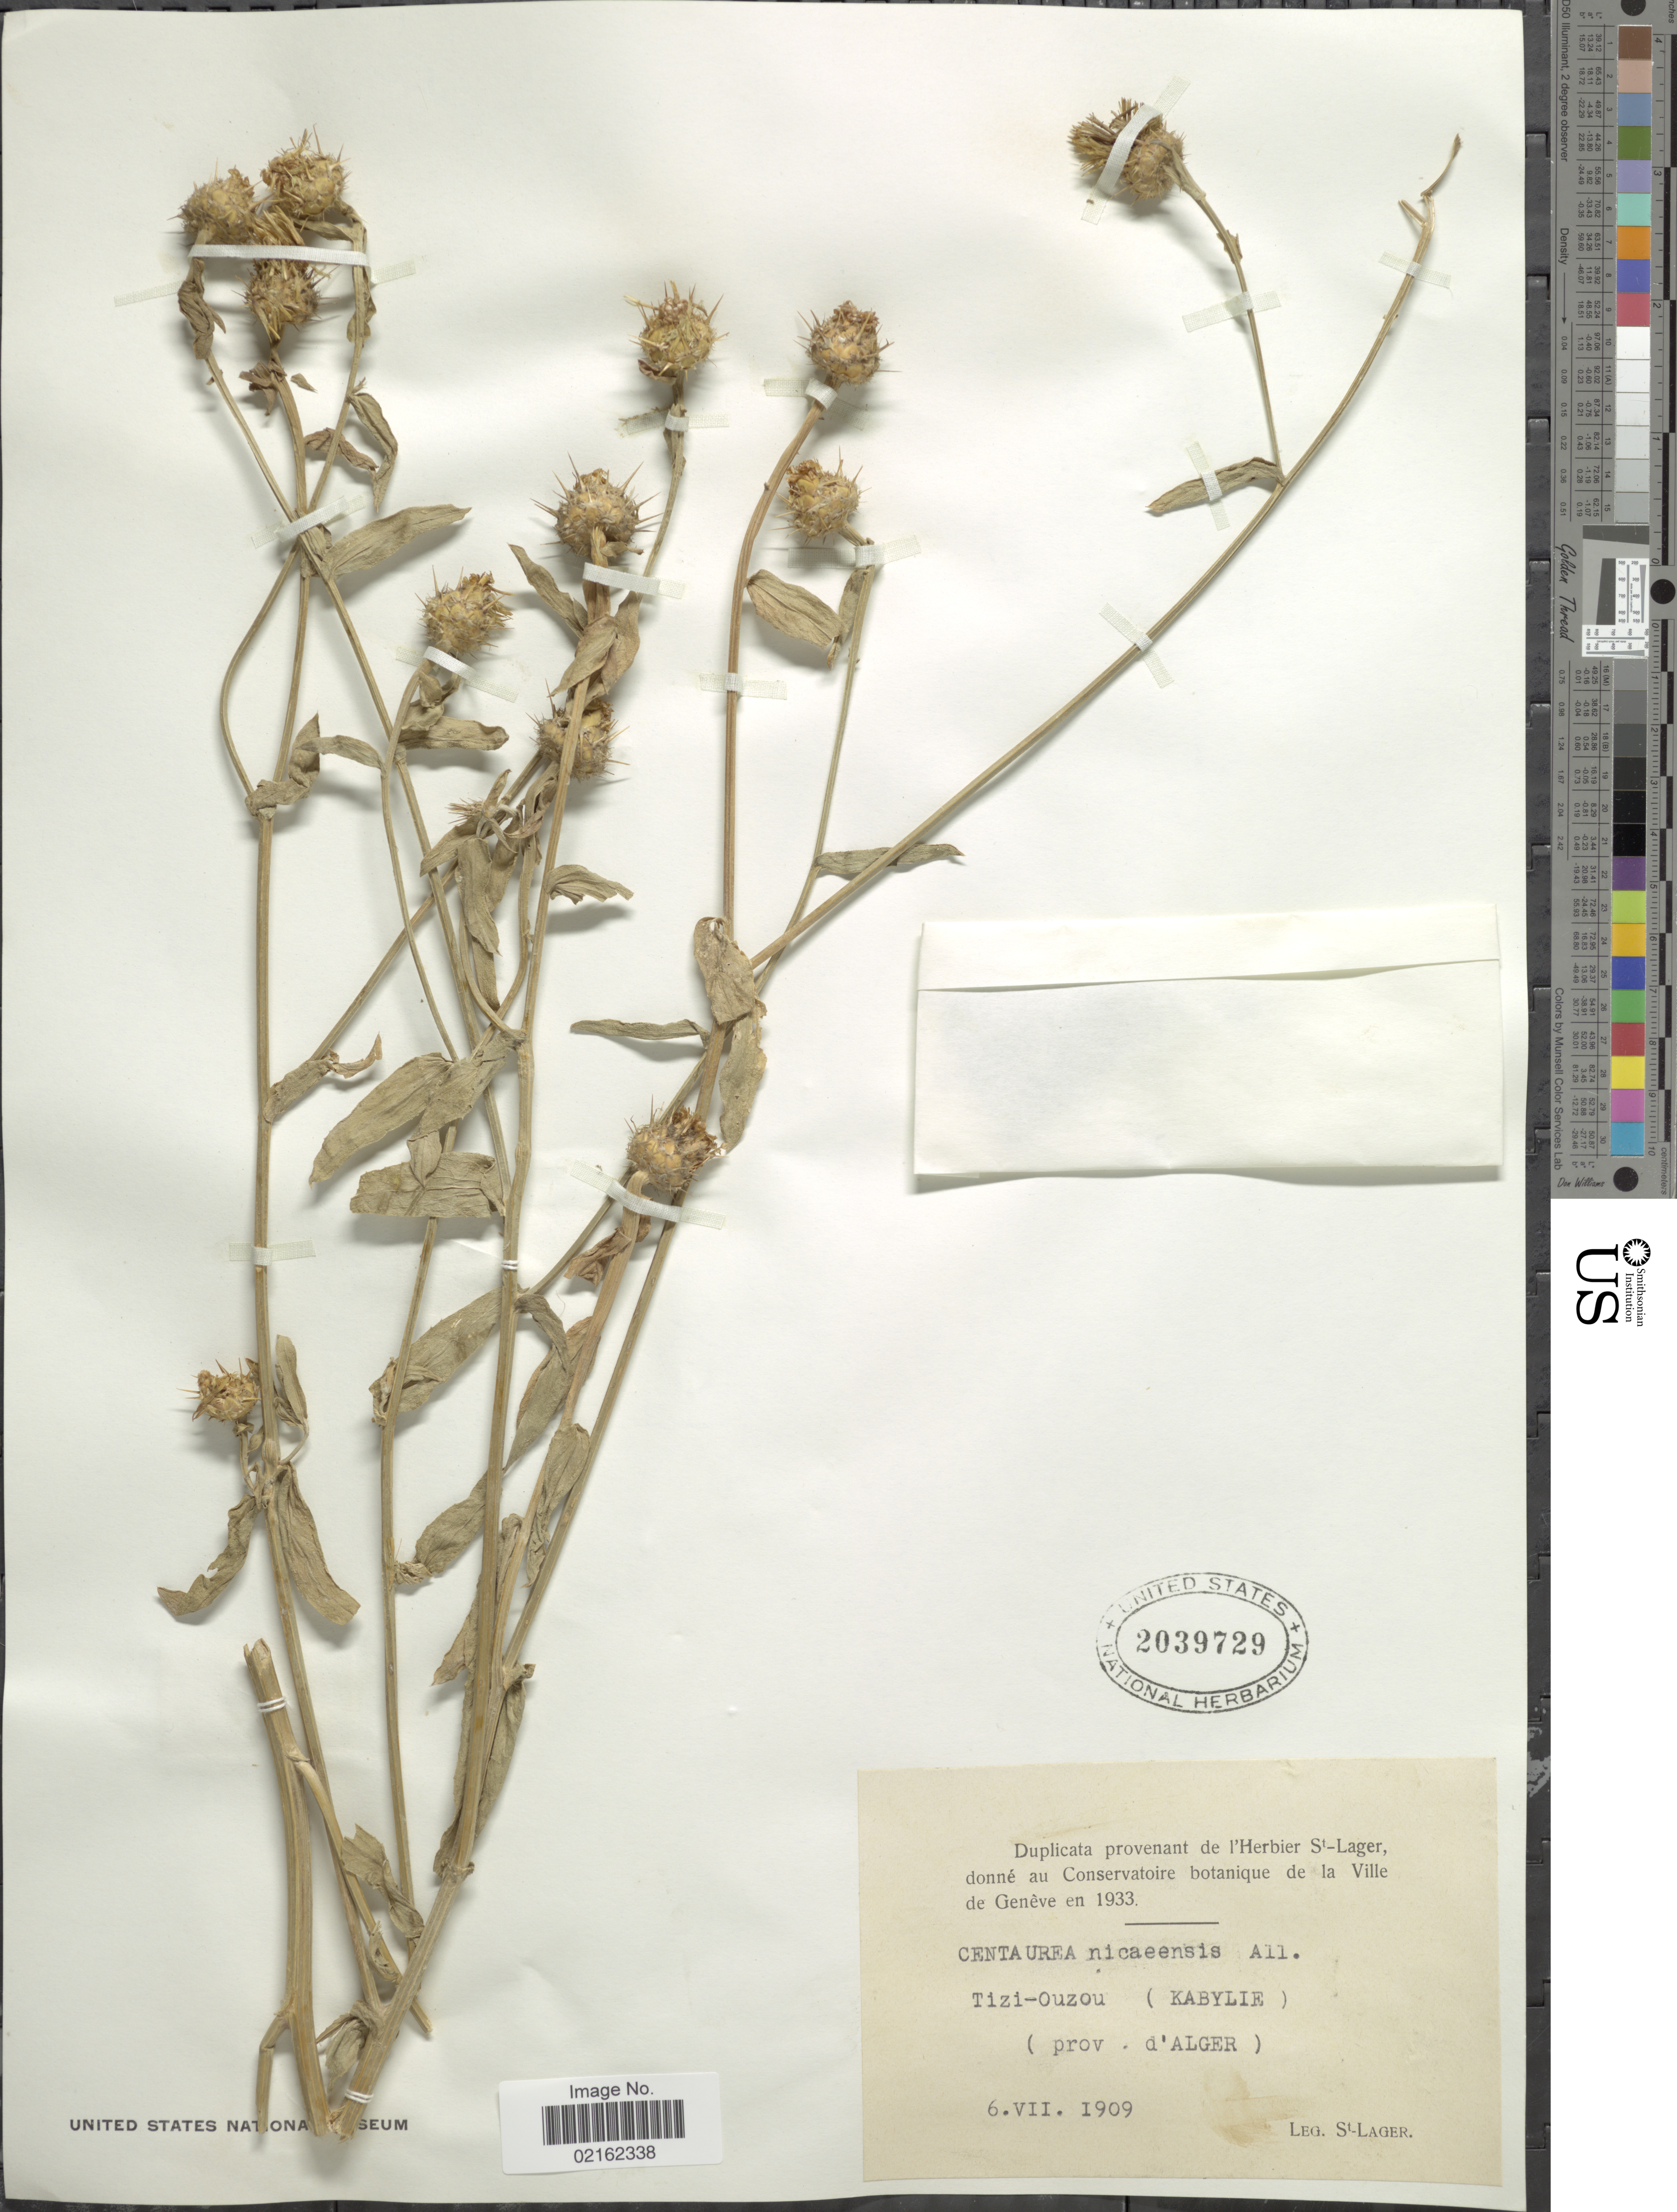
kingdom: Plantae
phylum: Tracheophyta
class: Magnoliopsida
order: Asterales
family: Asteraceae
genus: Centaurea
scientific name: Centaurea sicula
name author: L.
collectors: -. St. Lager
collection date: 1909-07-06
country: Algeria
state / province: Tizi Ouzou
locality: Kabylie (prov. d'Alger)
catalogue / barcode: US 2039729